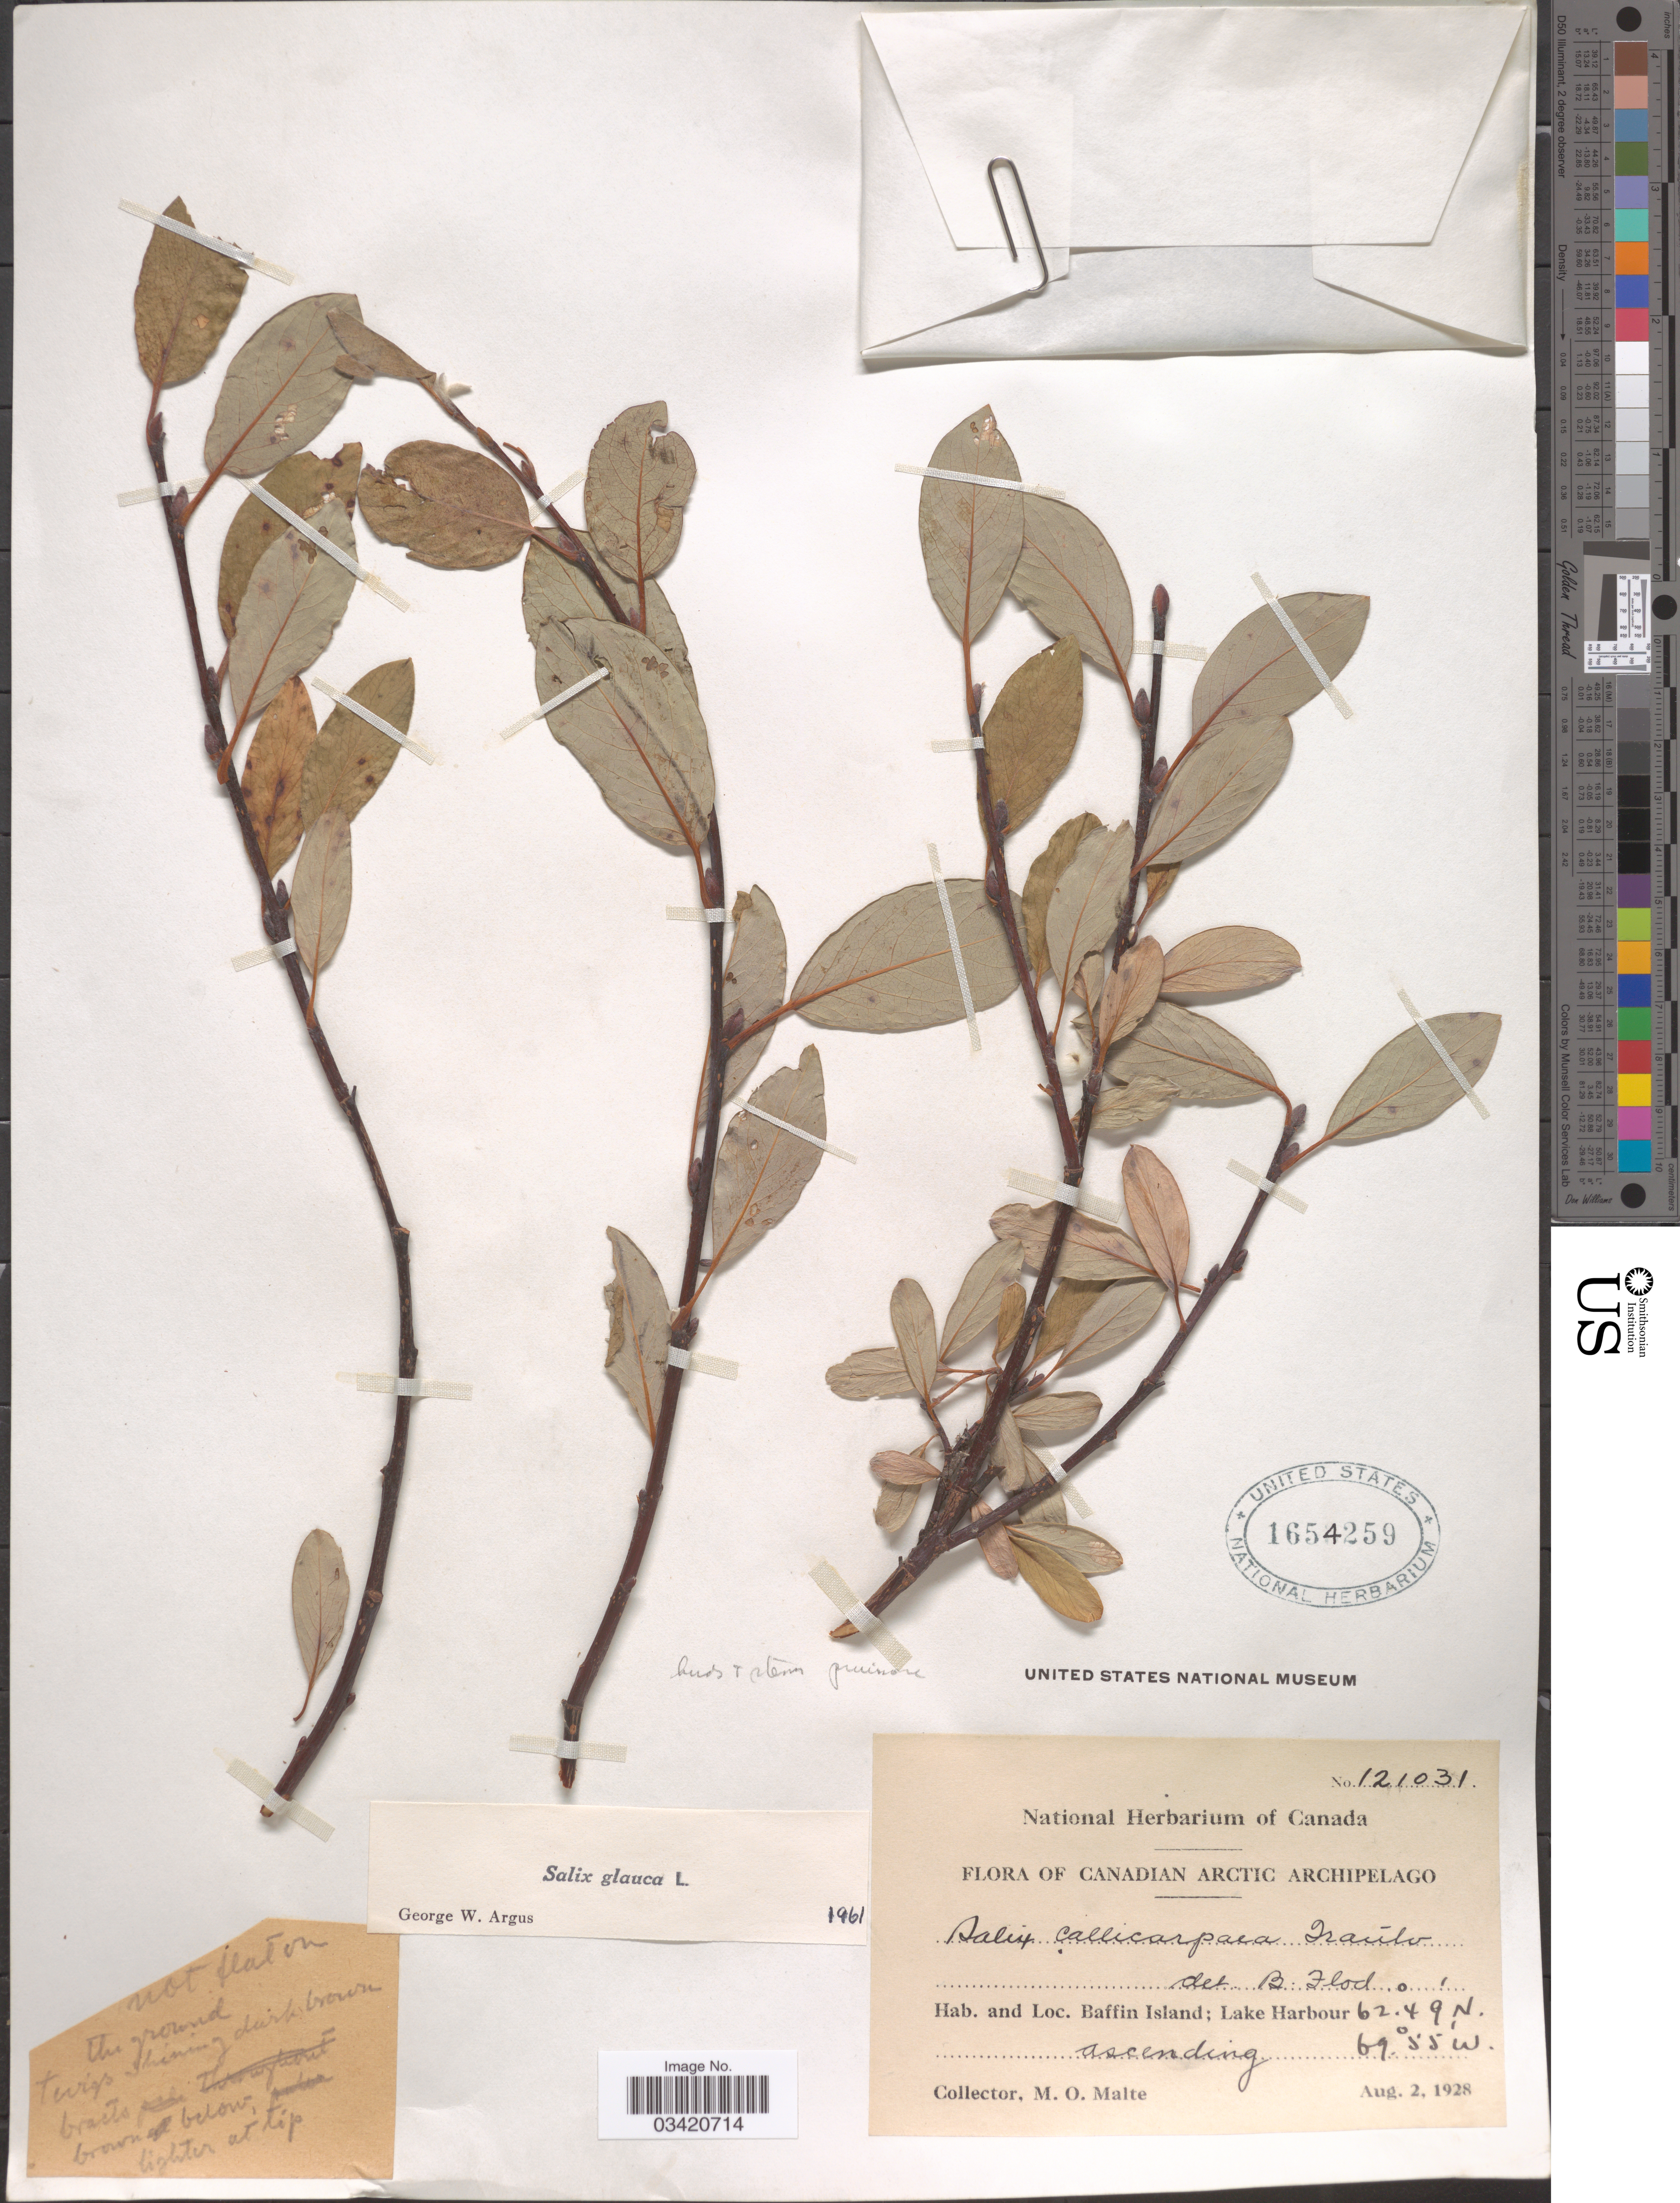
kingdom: Plantae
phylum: Tracheophyta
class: Magnoliopsida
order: Malpighiales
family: Salicaceae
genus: Salix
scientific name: Salix glauca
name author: L.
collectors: M. O. Malte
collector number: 121031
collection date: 1928-08-02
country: Canada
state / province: Nunavut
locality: Canadian Arctic Archipelago. Baffin Island; Lake Harbour.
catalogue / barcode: US 1654259